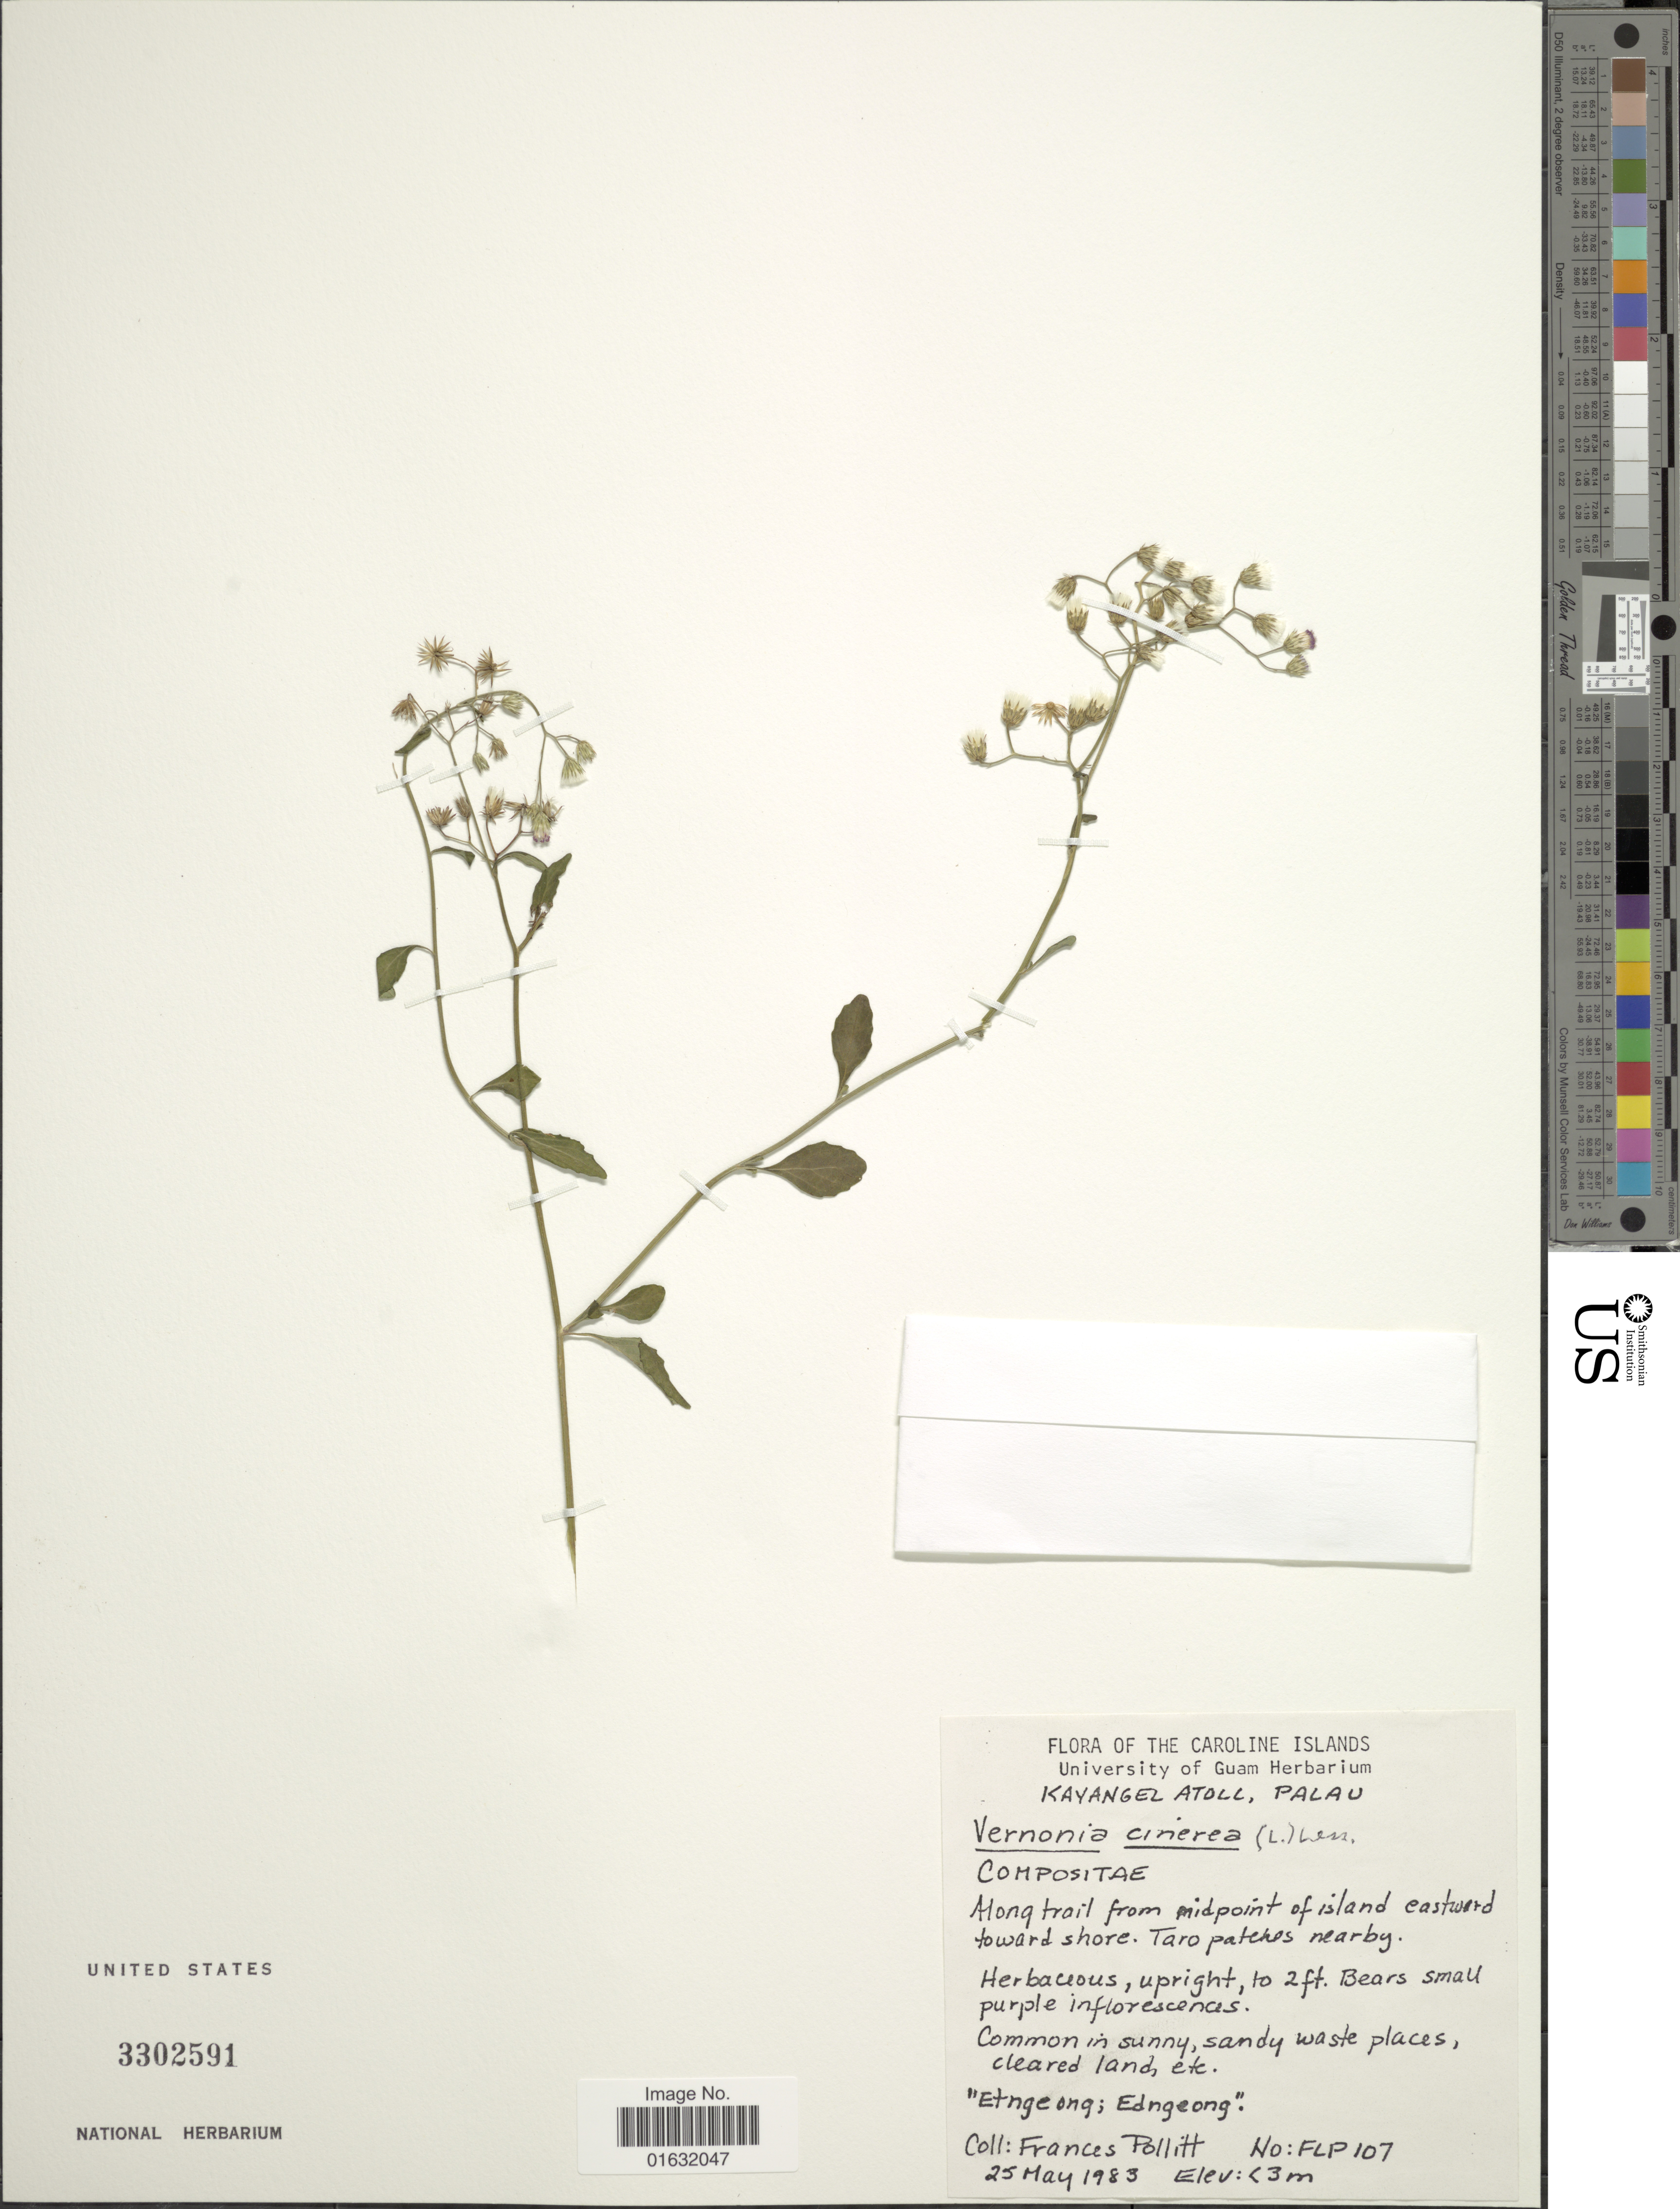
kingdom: Plantae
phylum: Tracheophyta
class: Magnoliopsida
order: Asterales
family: Asteraceae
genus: Cyanthillium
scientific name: Cyanthillium cinereum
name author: (L.) H. Rob.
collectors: F. Pollitt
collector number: FLP107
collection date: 1983-05-25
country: Palau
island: Ngcheangel [Kayangel] Atoll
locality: Kayangel Atoll, Palau, along trail from midpoint of island eastwood towards shore. taro Patehes nearby.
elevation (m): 3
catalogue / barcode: US 3302591